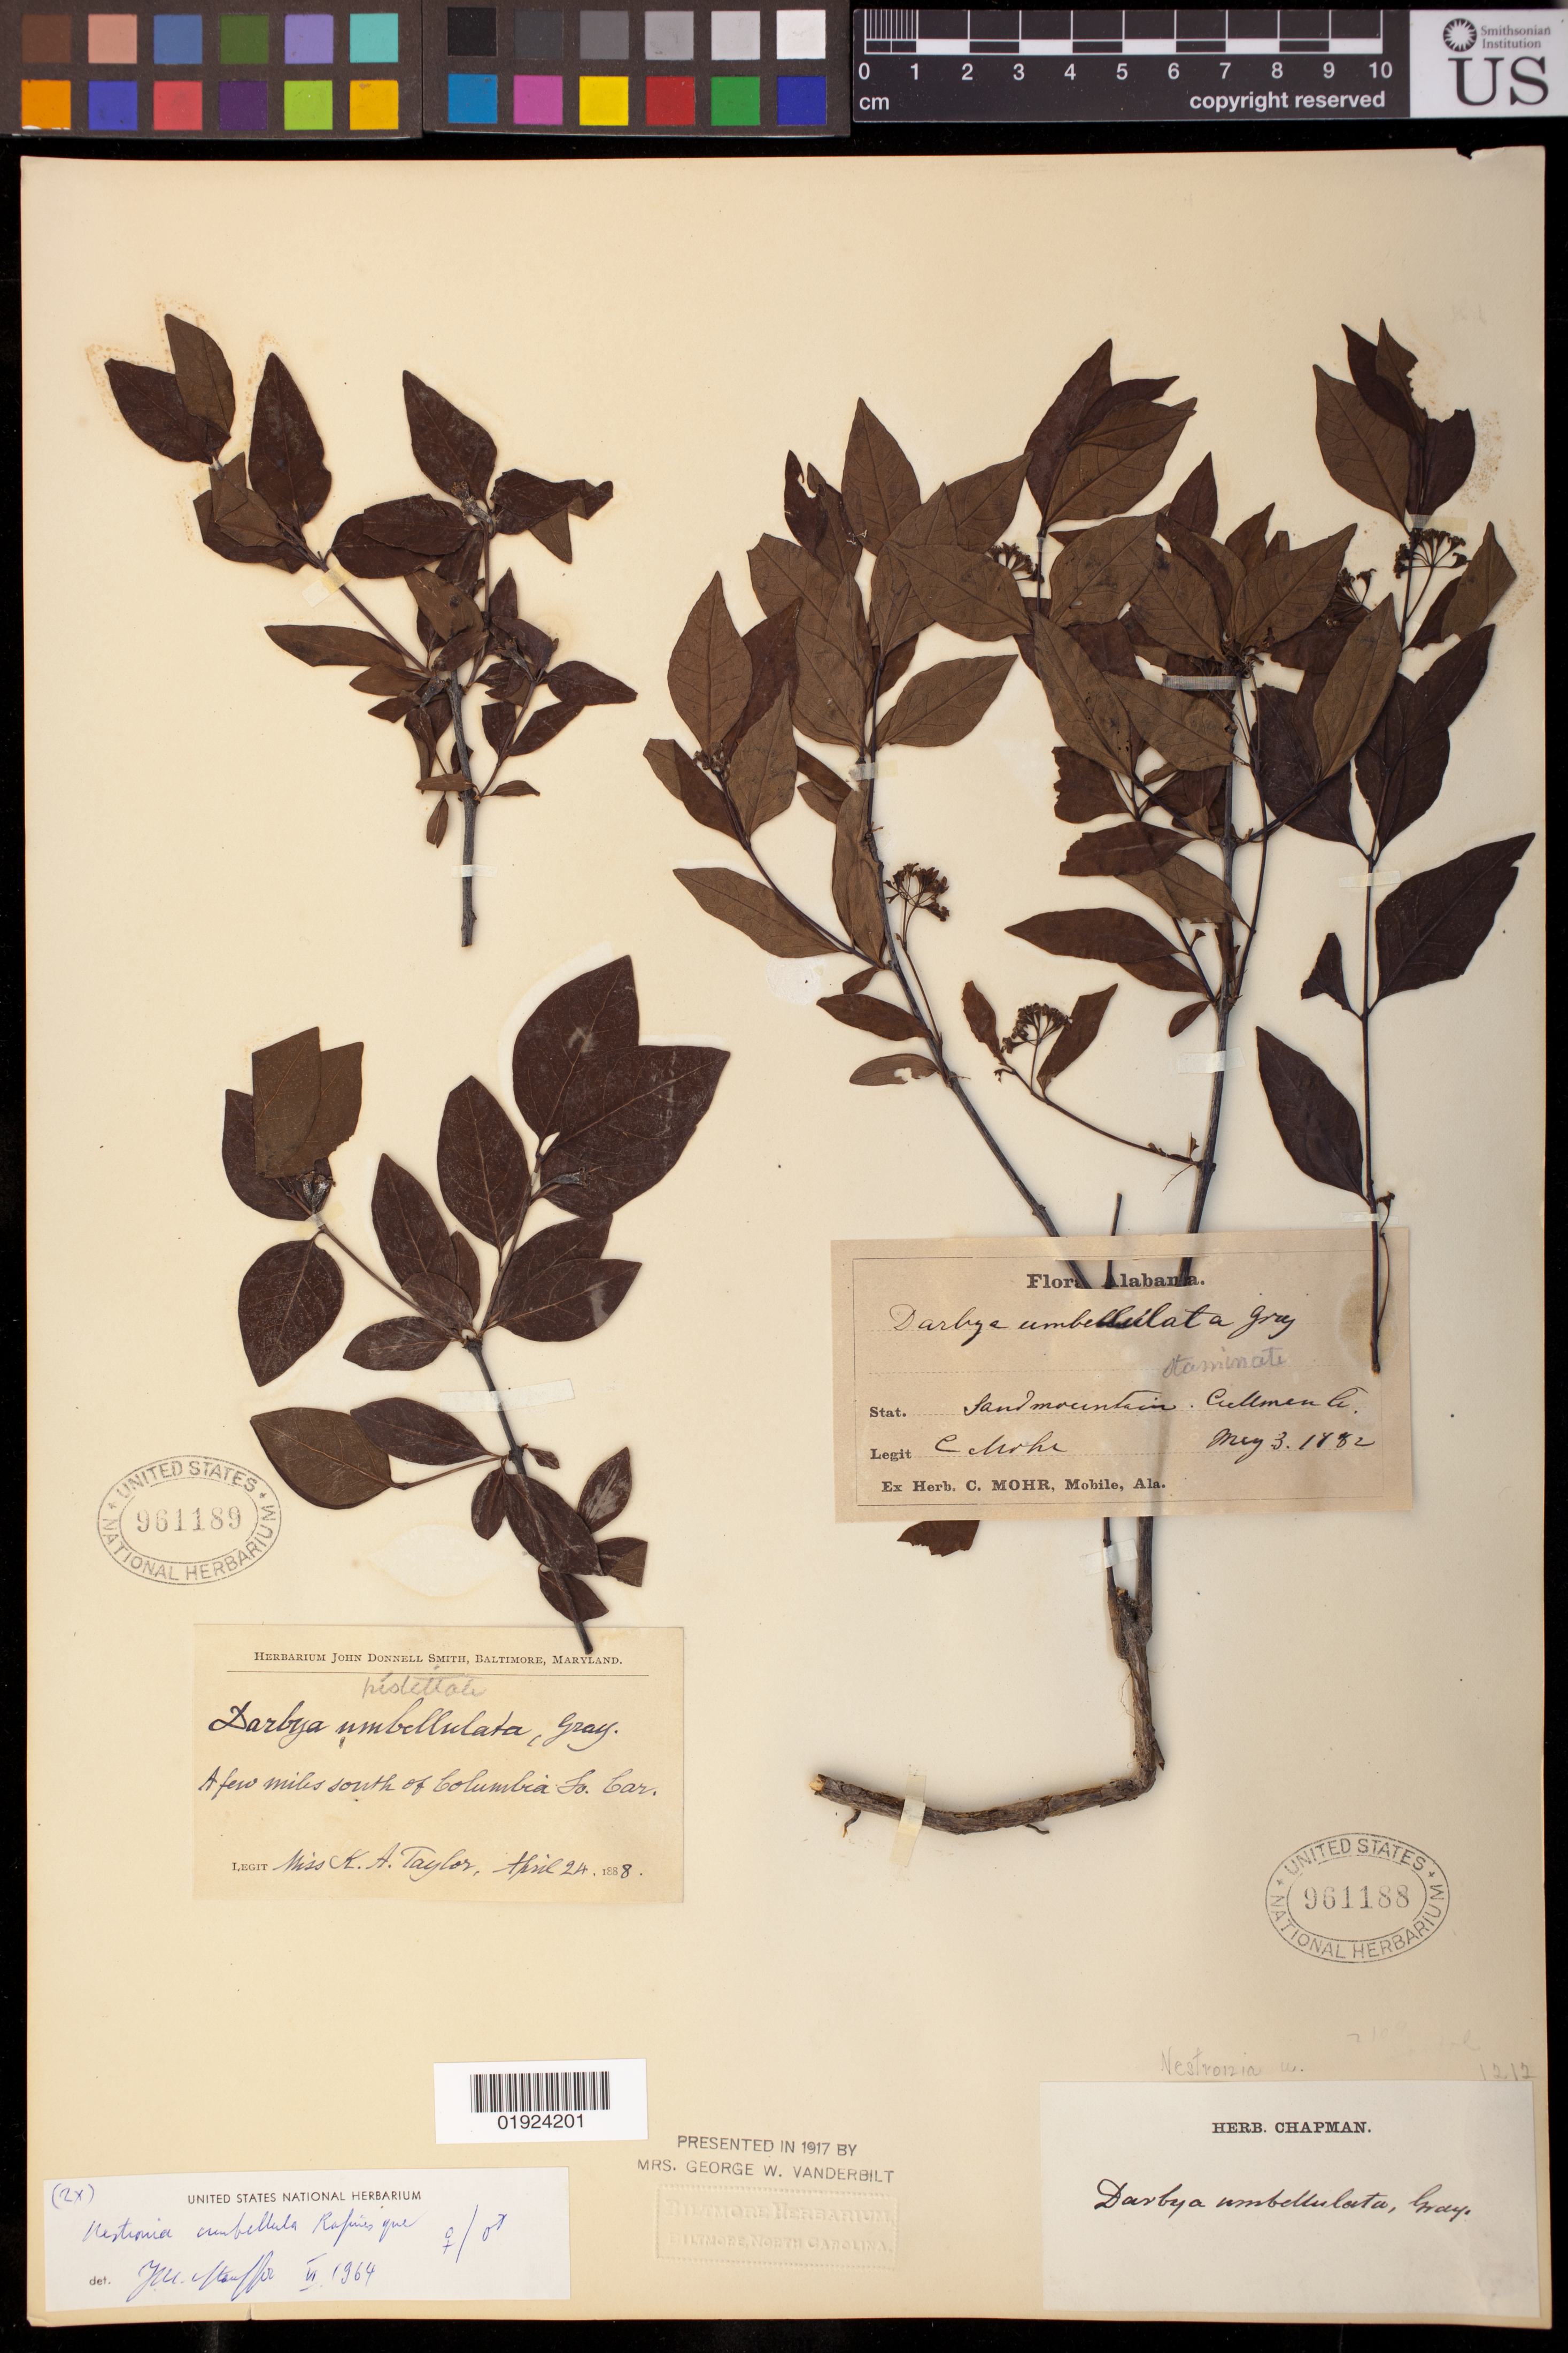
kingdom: Plantae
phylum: Tracheophyta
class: Magnoliopsida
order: Santalales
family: Santalaceae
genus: Nestronia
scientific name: Nestronia umbellula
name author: Raf.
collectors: C. T. Mohr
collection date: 1882-05-03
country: United States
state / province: Alabama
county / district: Cullman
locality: Sand mountain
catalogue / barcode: US 961188